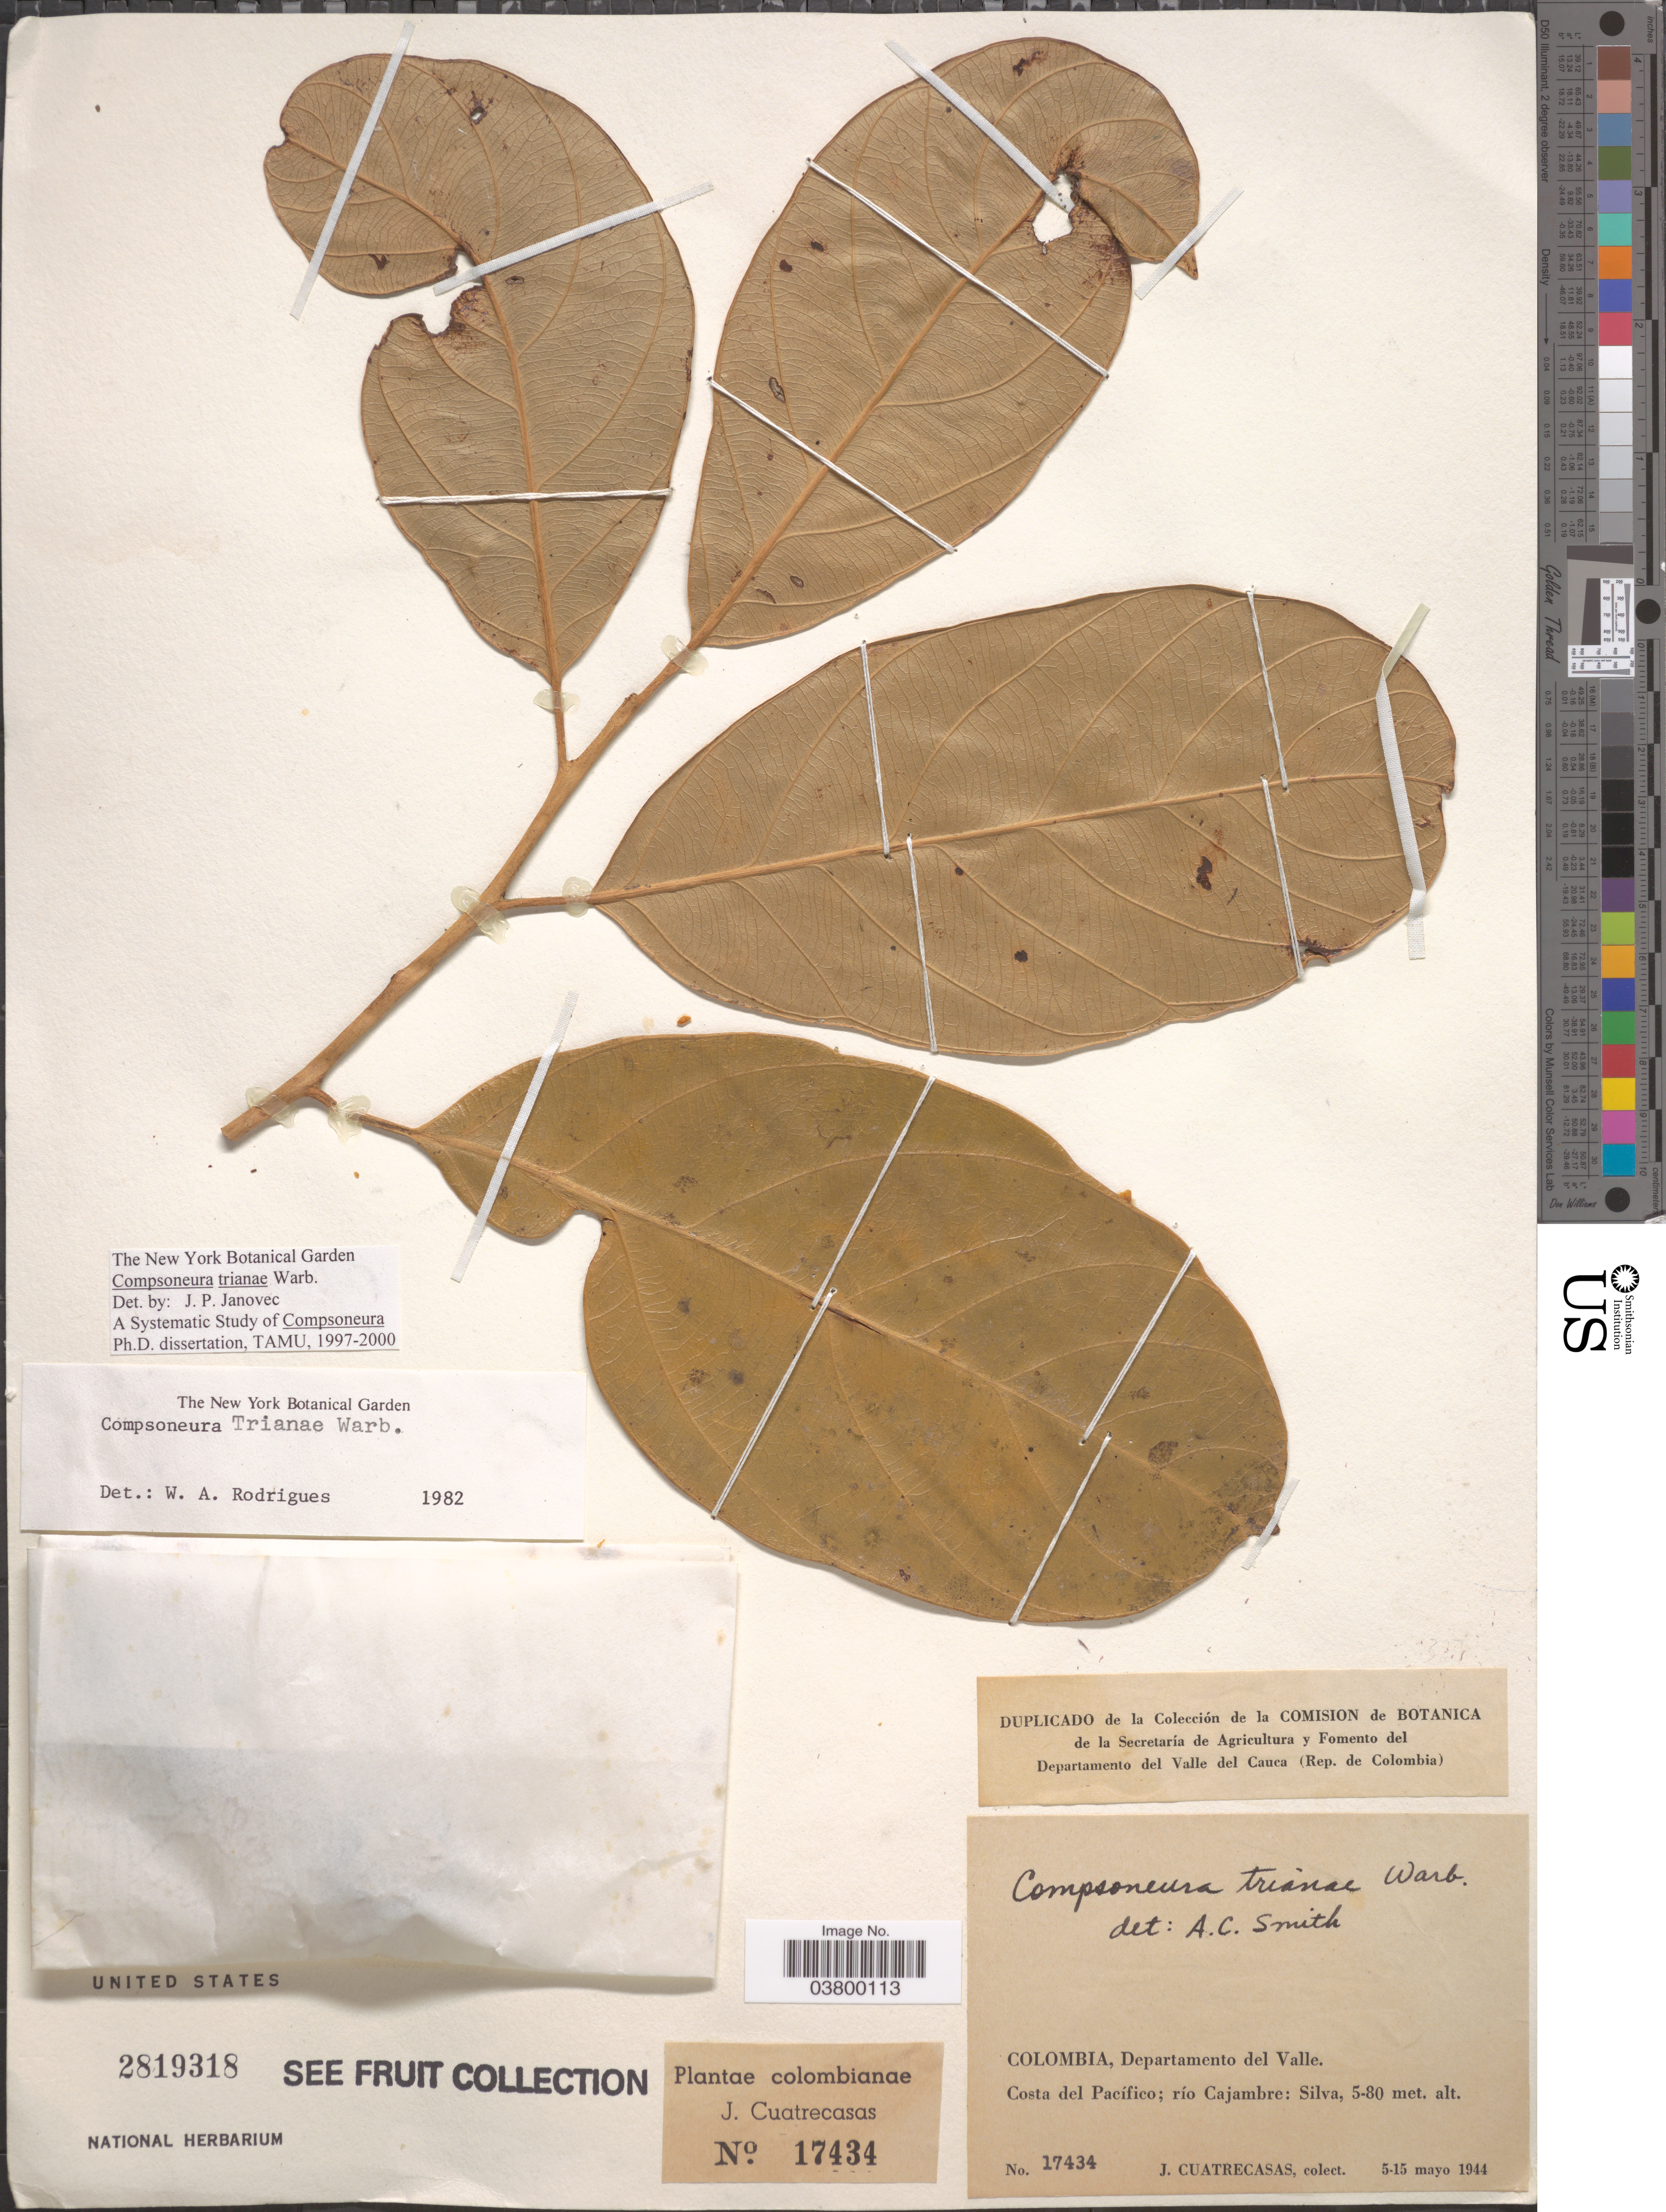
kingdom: Plantae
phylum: Tracheophyta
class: Magnoliopsida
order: Magnoliales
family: Myristicaceae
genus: Compsoneura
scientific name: Compsoneura trianae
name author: Warb.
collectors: J. Cuatrecasas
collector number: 17434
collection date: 1944-05-05/1944-05-15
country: Colombia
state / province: Valle del Cauca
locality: Departamento del Valle. Costa del Pacífico; río Cajambre: Silva.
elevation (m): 5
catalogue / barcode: US 2819318